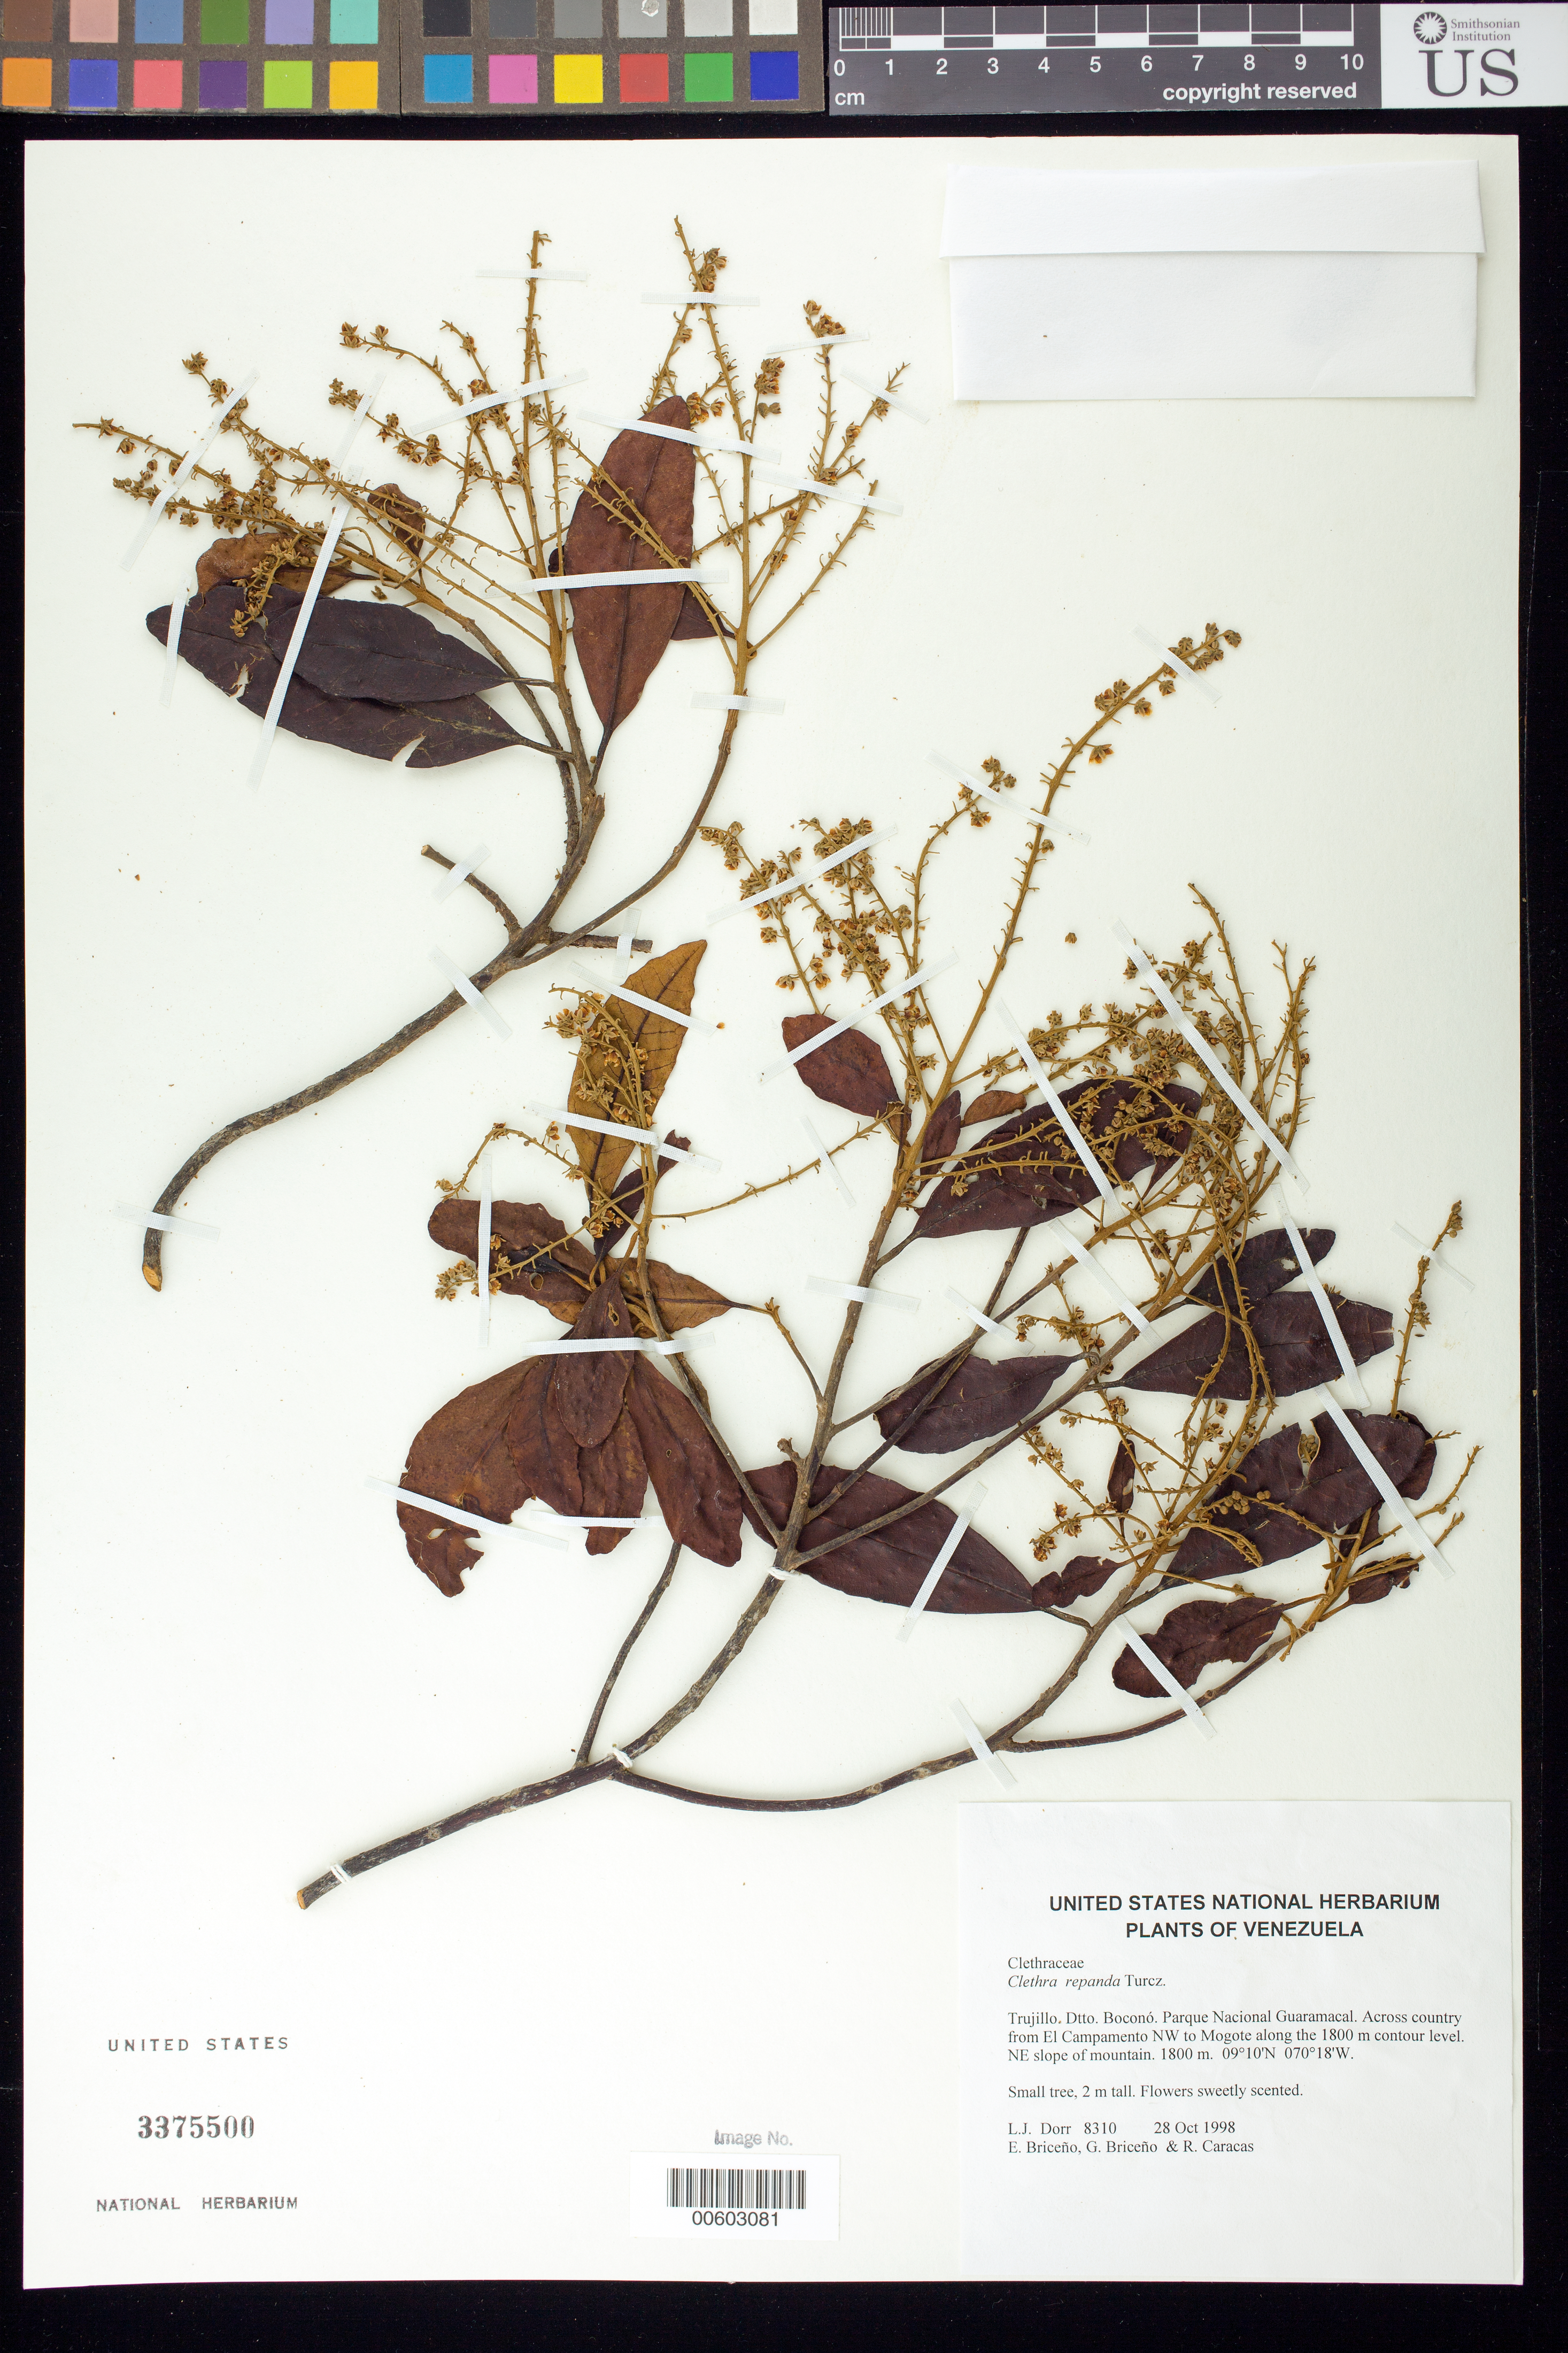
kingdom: Plantae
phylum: Tracheophyta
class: Magnoliopsida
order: Ericales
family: Clethraceae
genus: Clethra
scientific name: Clethra repanda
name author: Turcz.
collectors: L. J. Dorr, E. Briceño, G. Briceño & R. Caracas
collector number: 8310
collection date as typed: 28 Oct 1998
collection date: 1998-10-28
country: Venezuela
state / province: Trujillo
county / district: Boconó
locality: Parque Nacional Guaramacal. Across country from El Campamento NW to Mogote along the 1800 m contour level. NE slope of mountain.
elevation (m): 1800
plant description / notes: MO, NY, PORT, US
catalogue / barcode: US 3375500